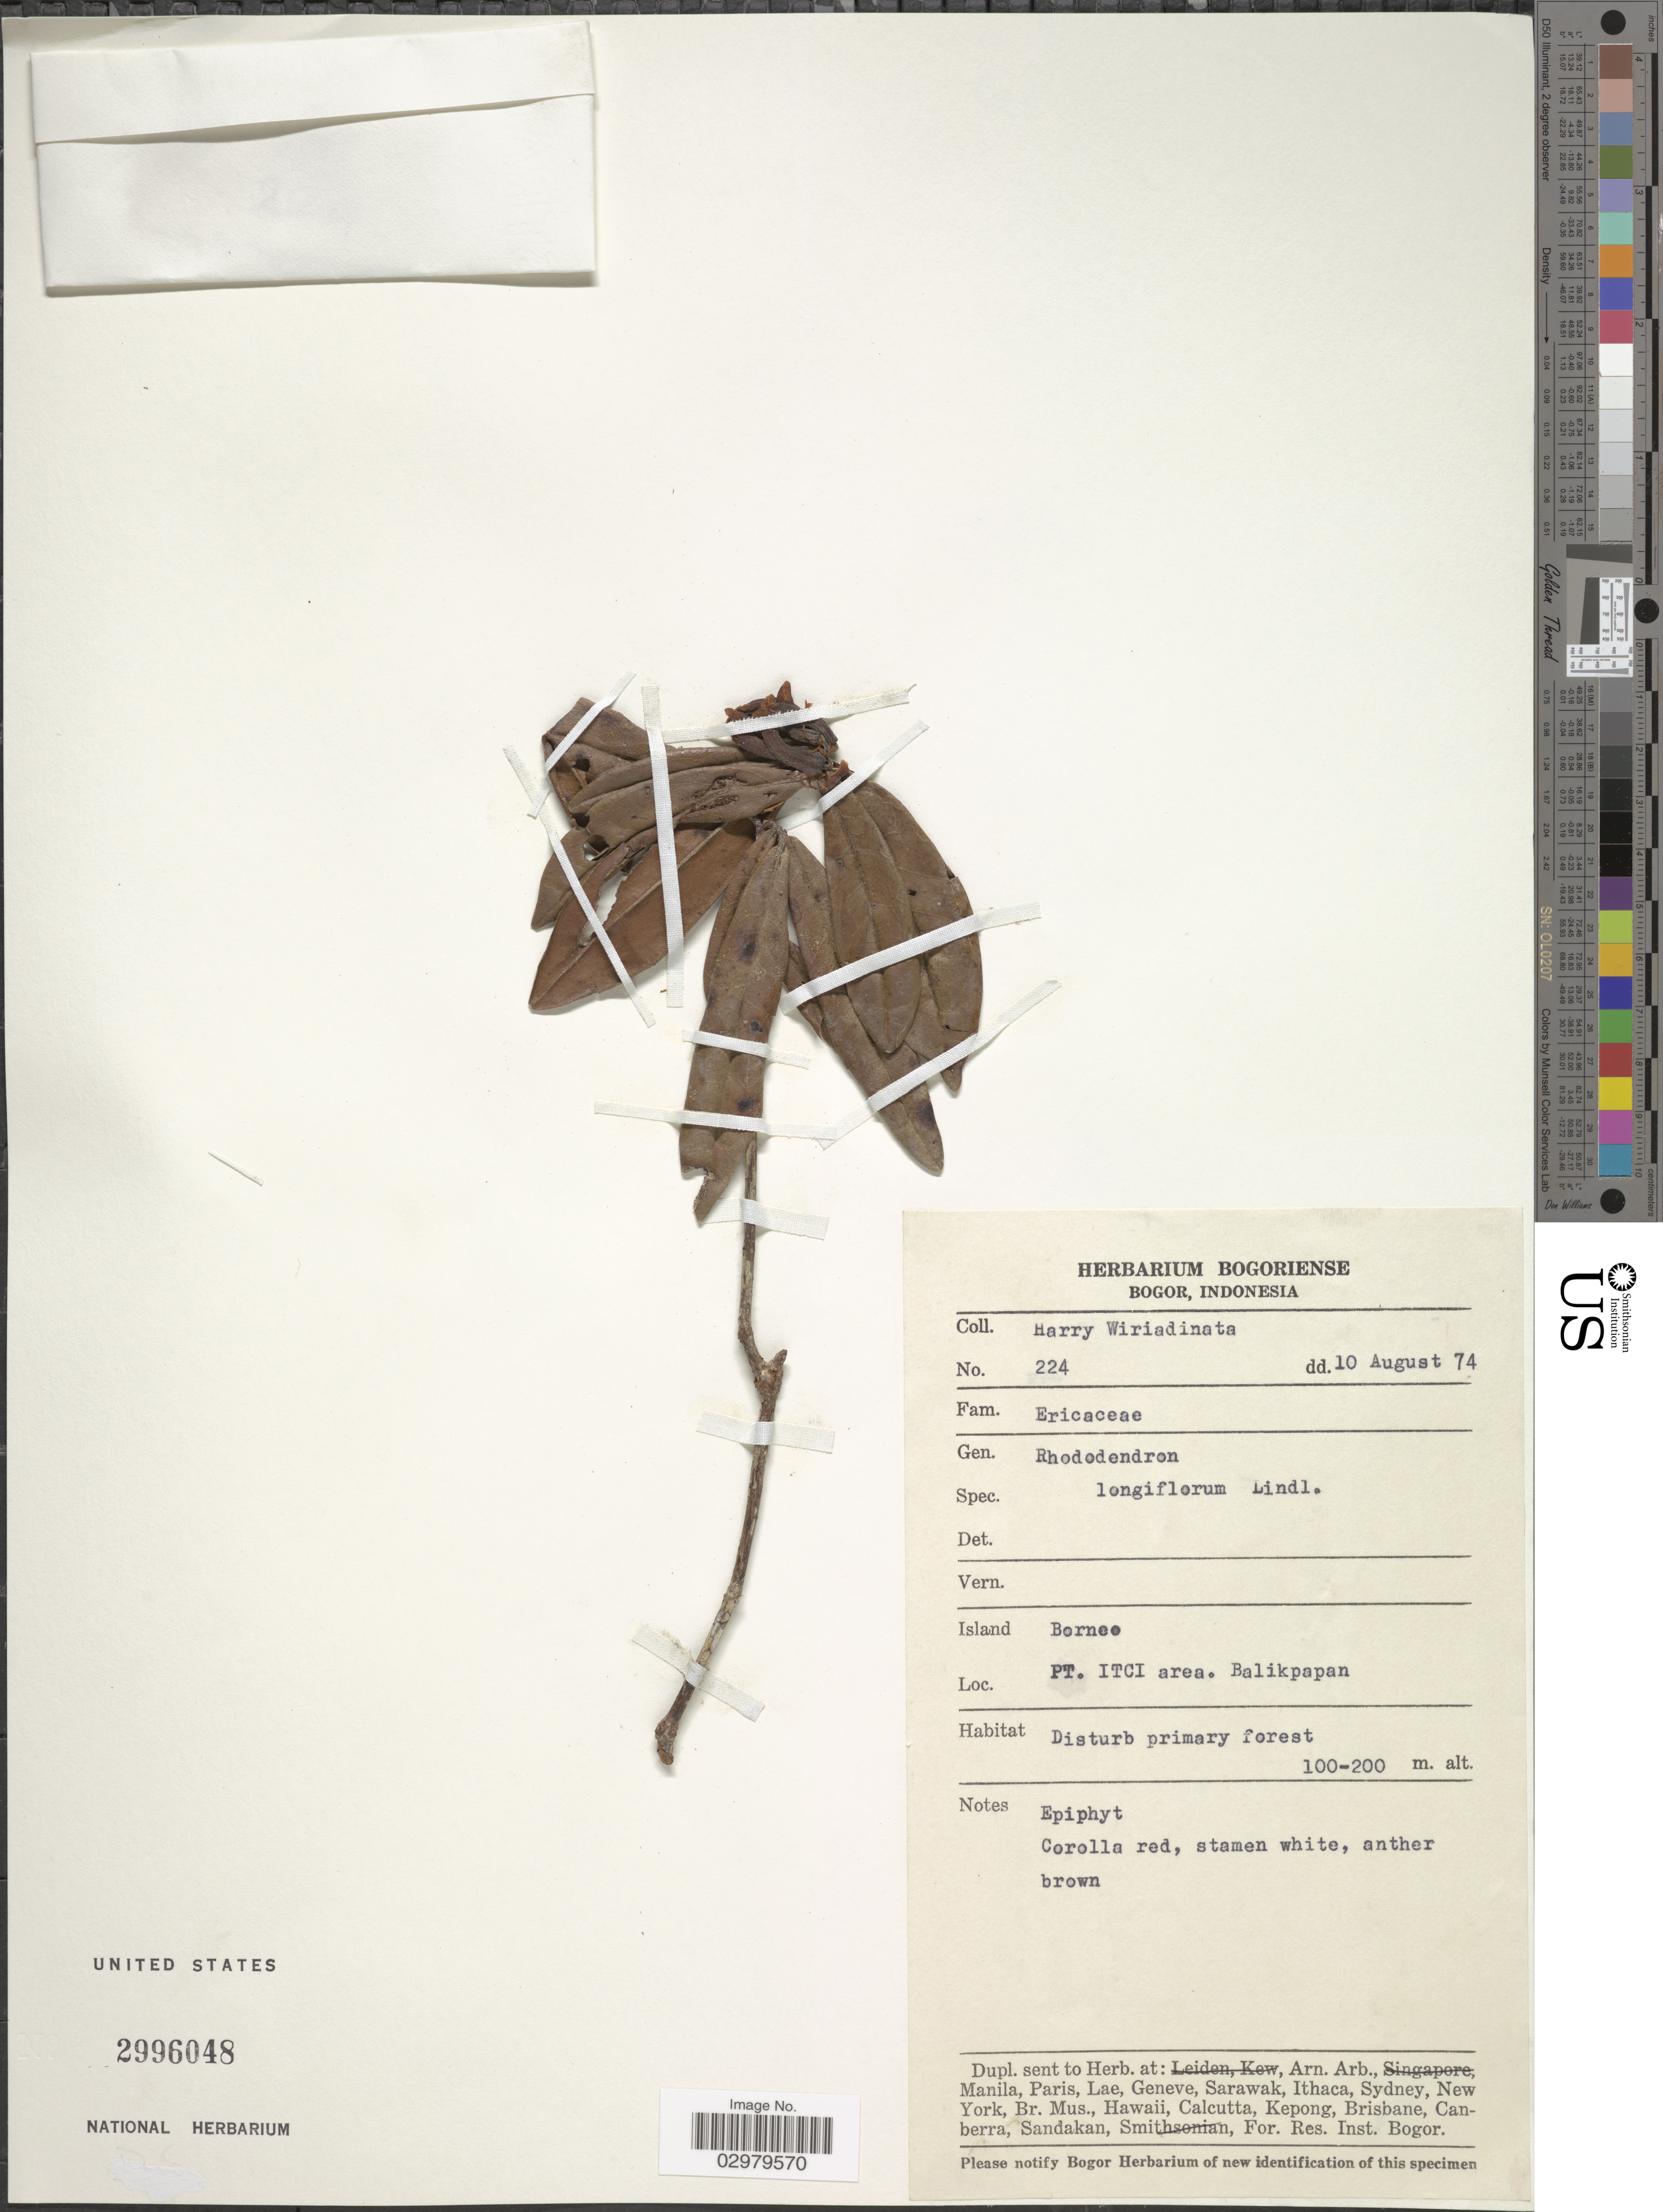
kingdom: Plantae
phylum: Tracheophyta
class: Magnoliopsida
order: Ericales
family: Ericaceae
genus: Rhododendron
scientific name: Rhododendron longiflorum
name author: Lindl.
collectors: H. Wiriadinata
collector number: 224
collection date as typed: Transcribed d/m/y: 10/8/74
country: Indonesia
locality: Island Borneo.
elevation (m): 100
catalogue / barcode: US 2996048